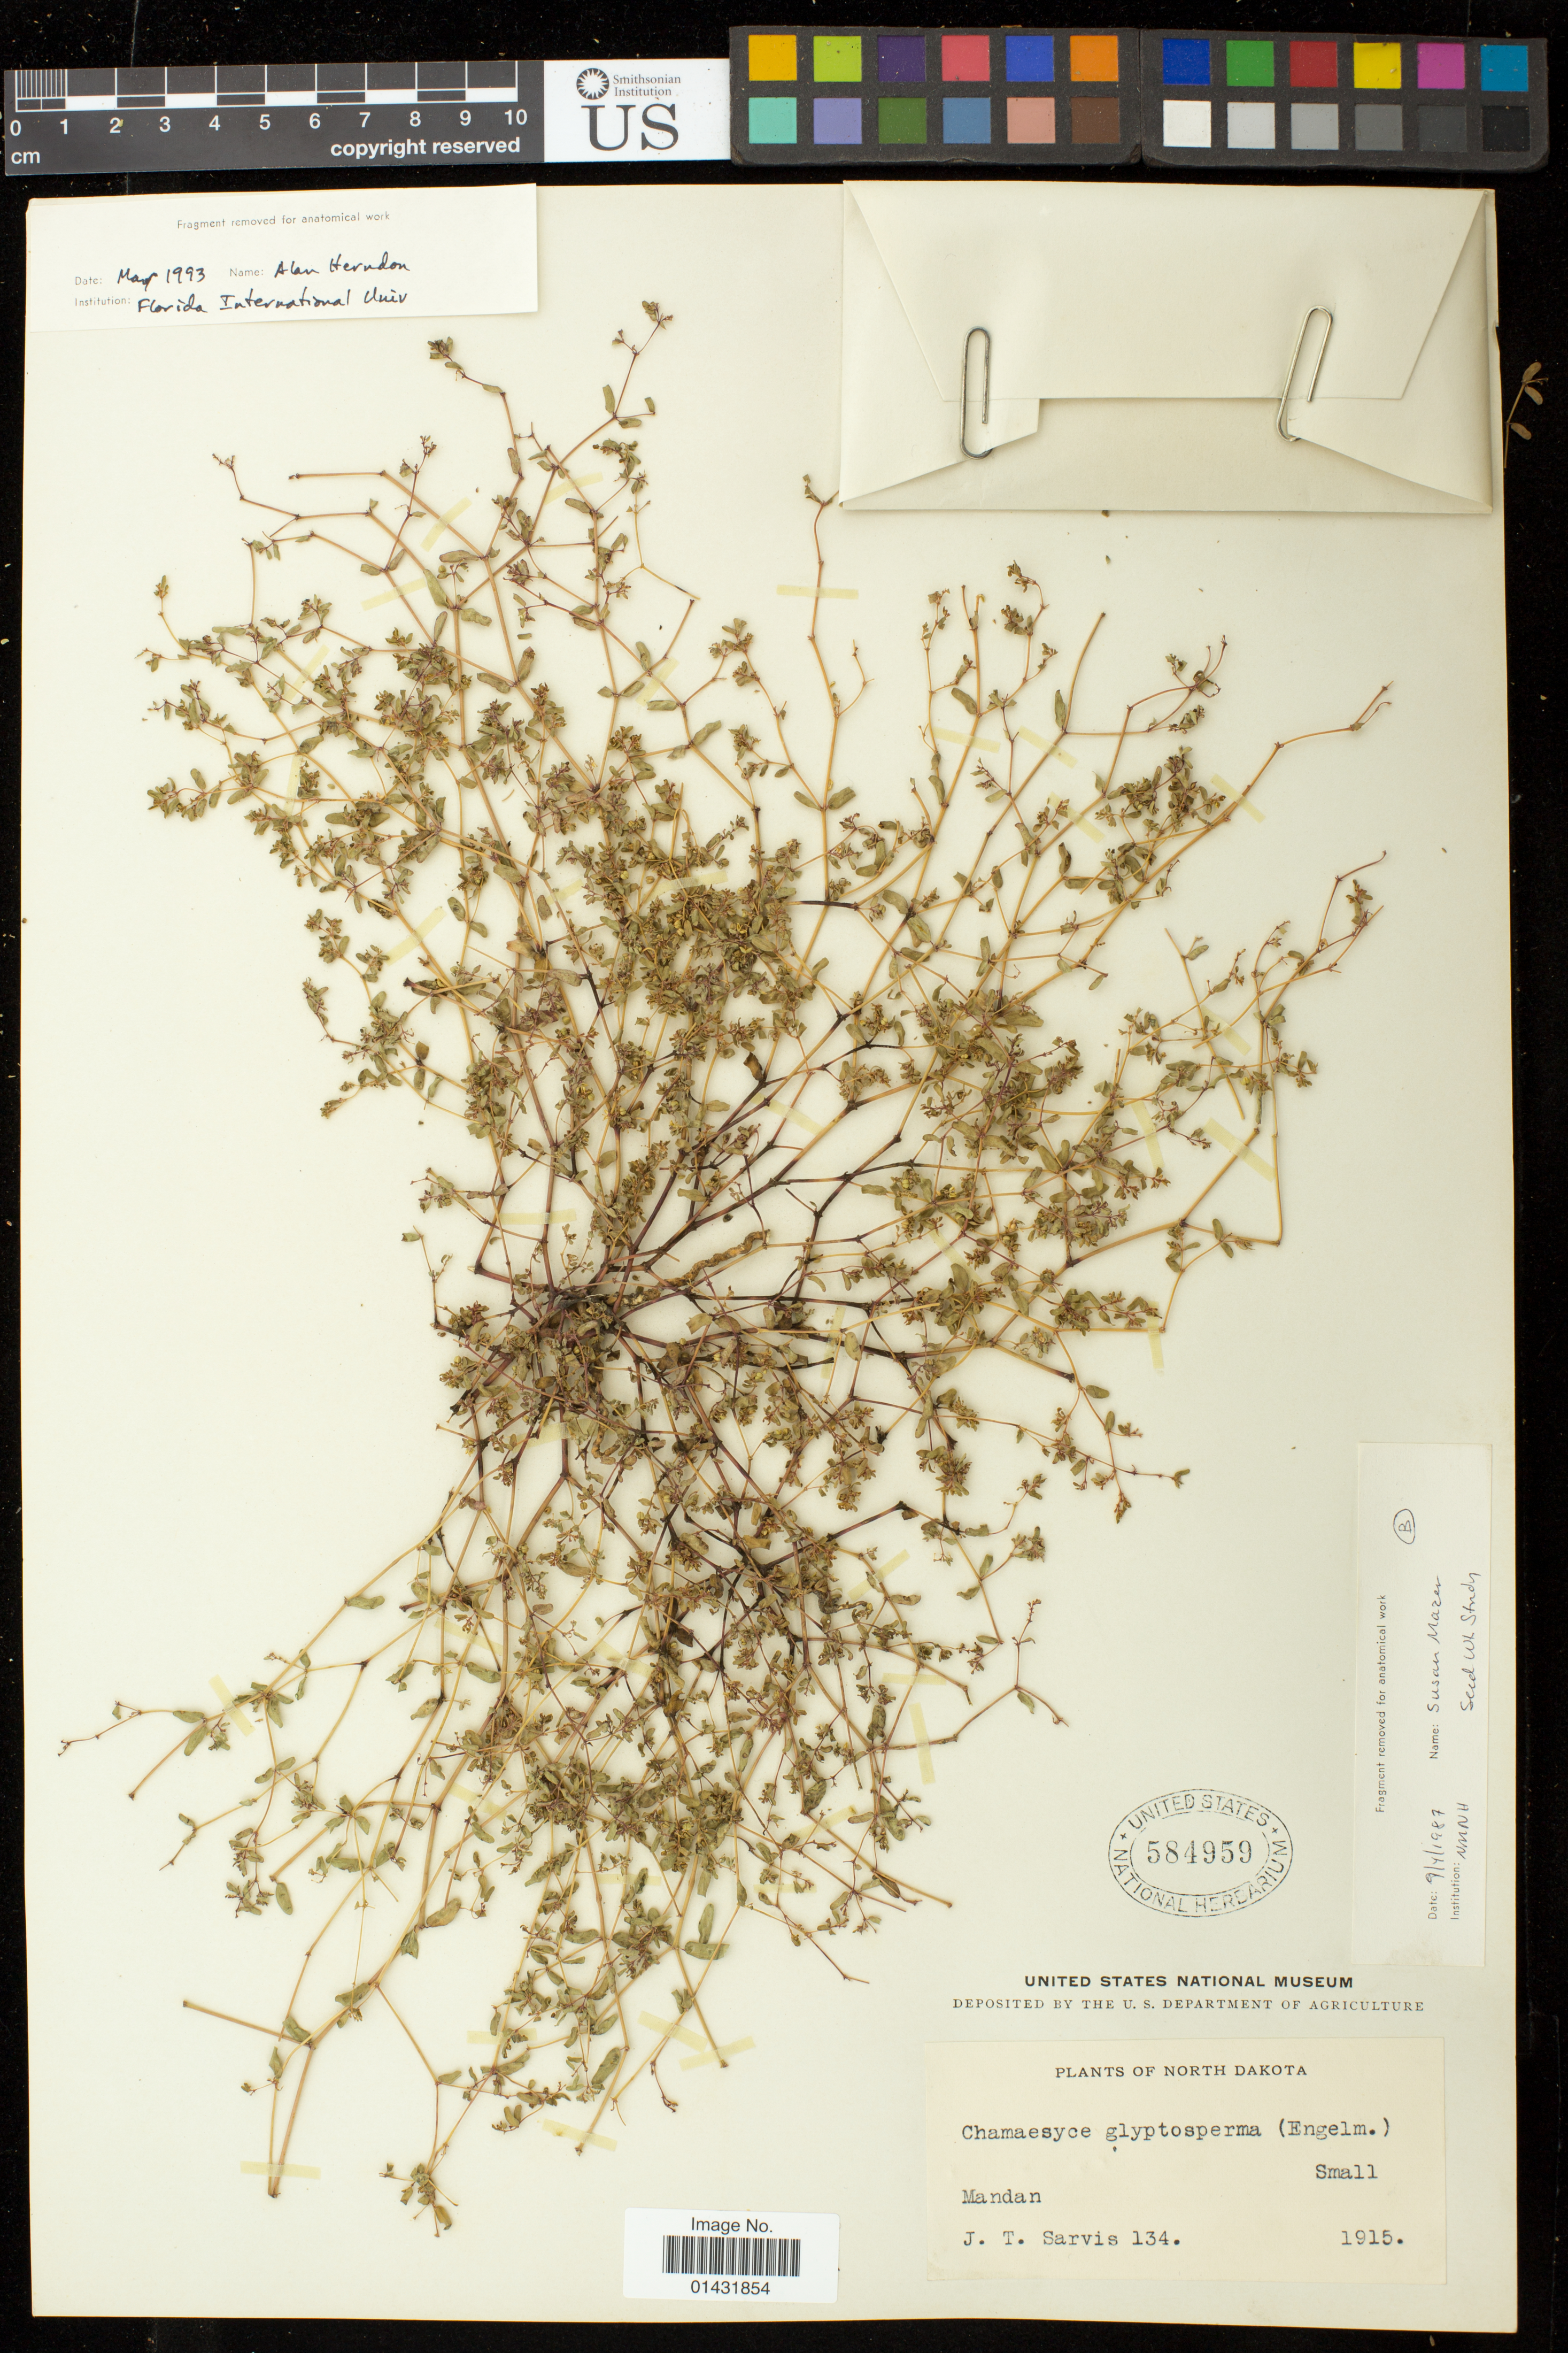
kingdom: Plantae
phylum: Tracheophyta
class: Magnoliopsida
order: Malpighiales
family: Euphorbiaceae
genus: Euphorbia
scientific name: Euphorbia glyptosperma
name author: Engelm.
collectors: J. Sarvis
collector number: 134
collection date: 1915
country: United States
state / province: North Dakota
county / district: Morton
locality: Mandan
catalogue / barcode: US 584959